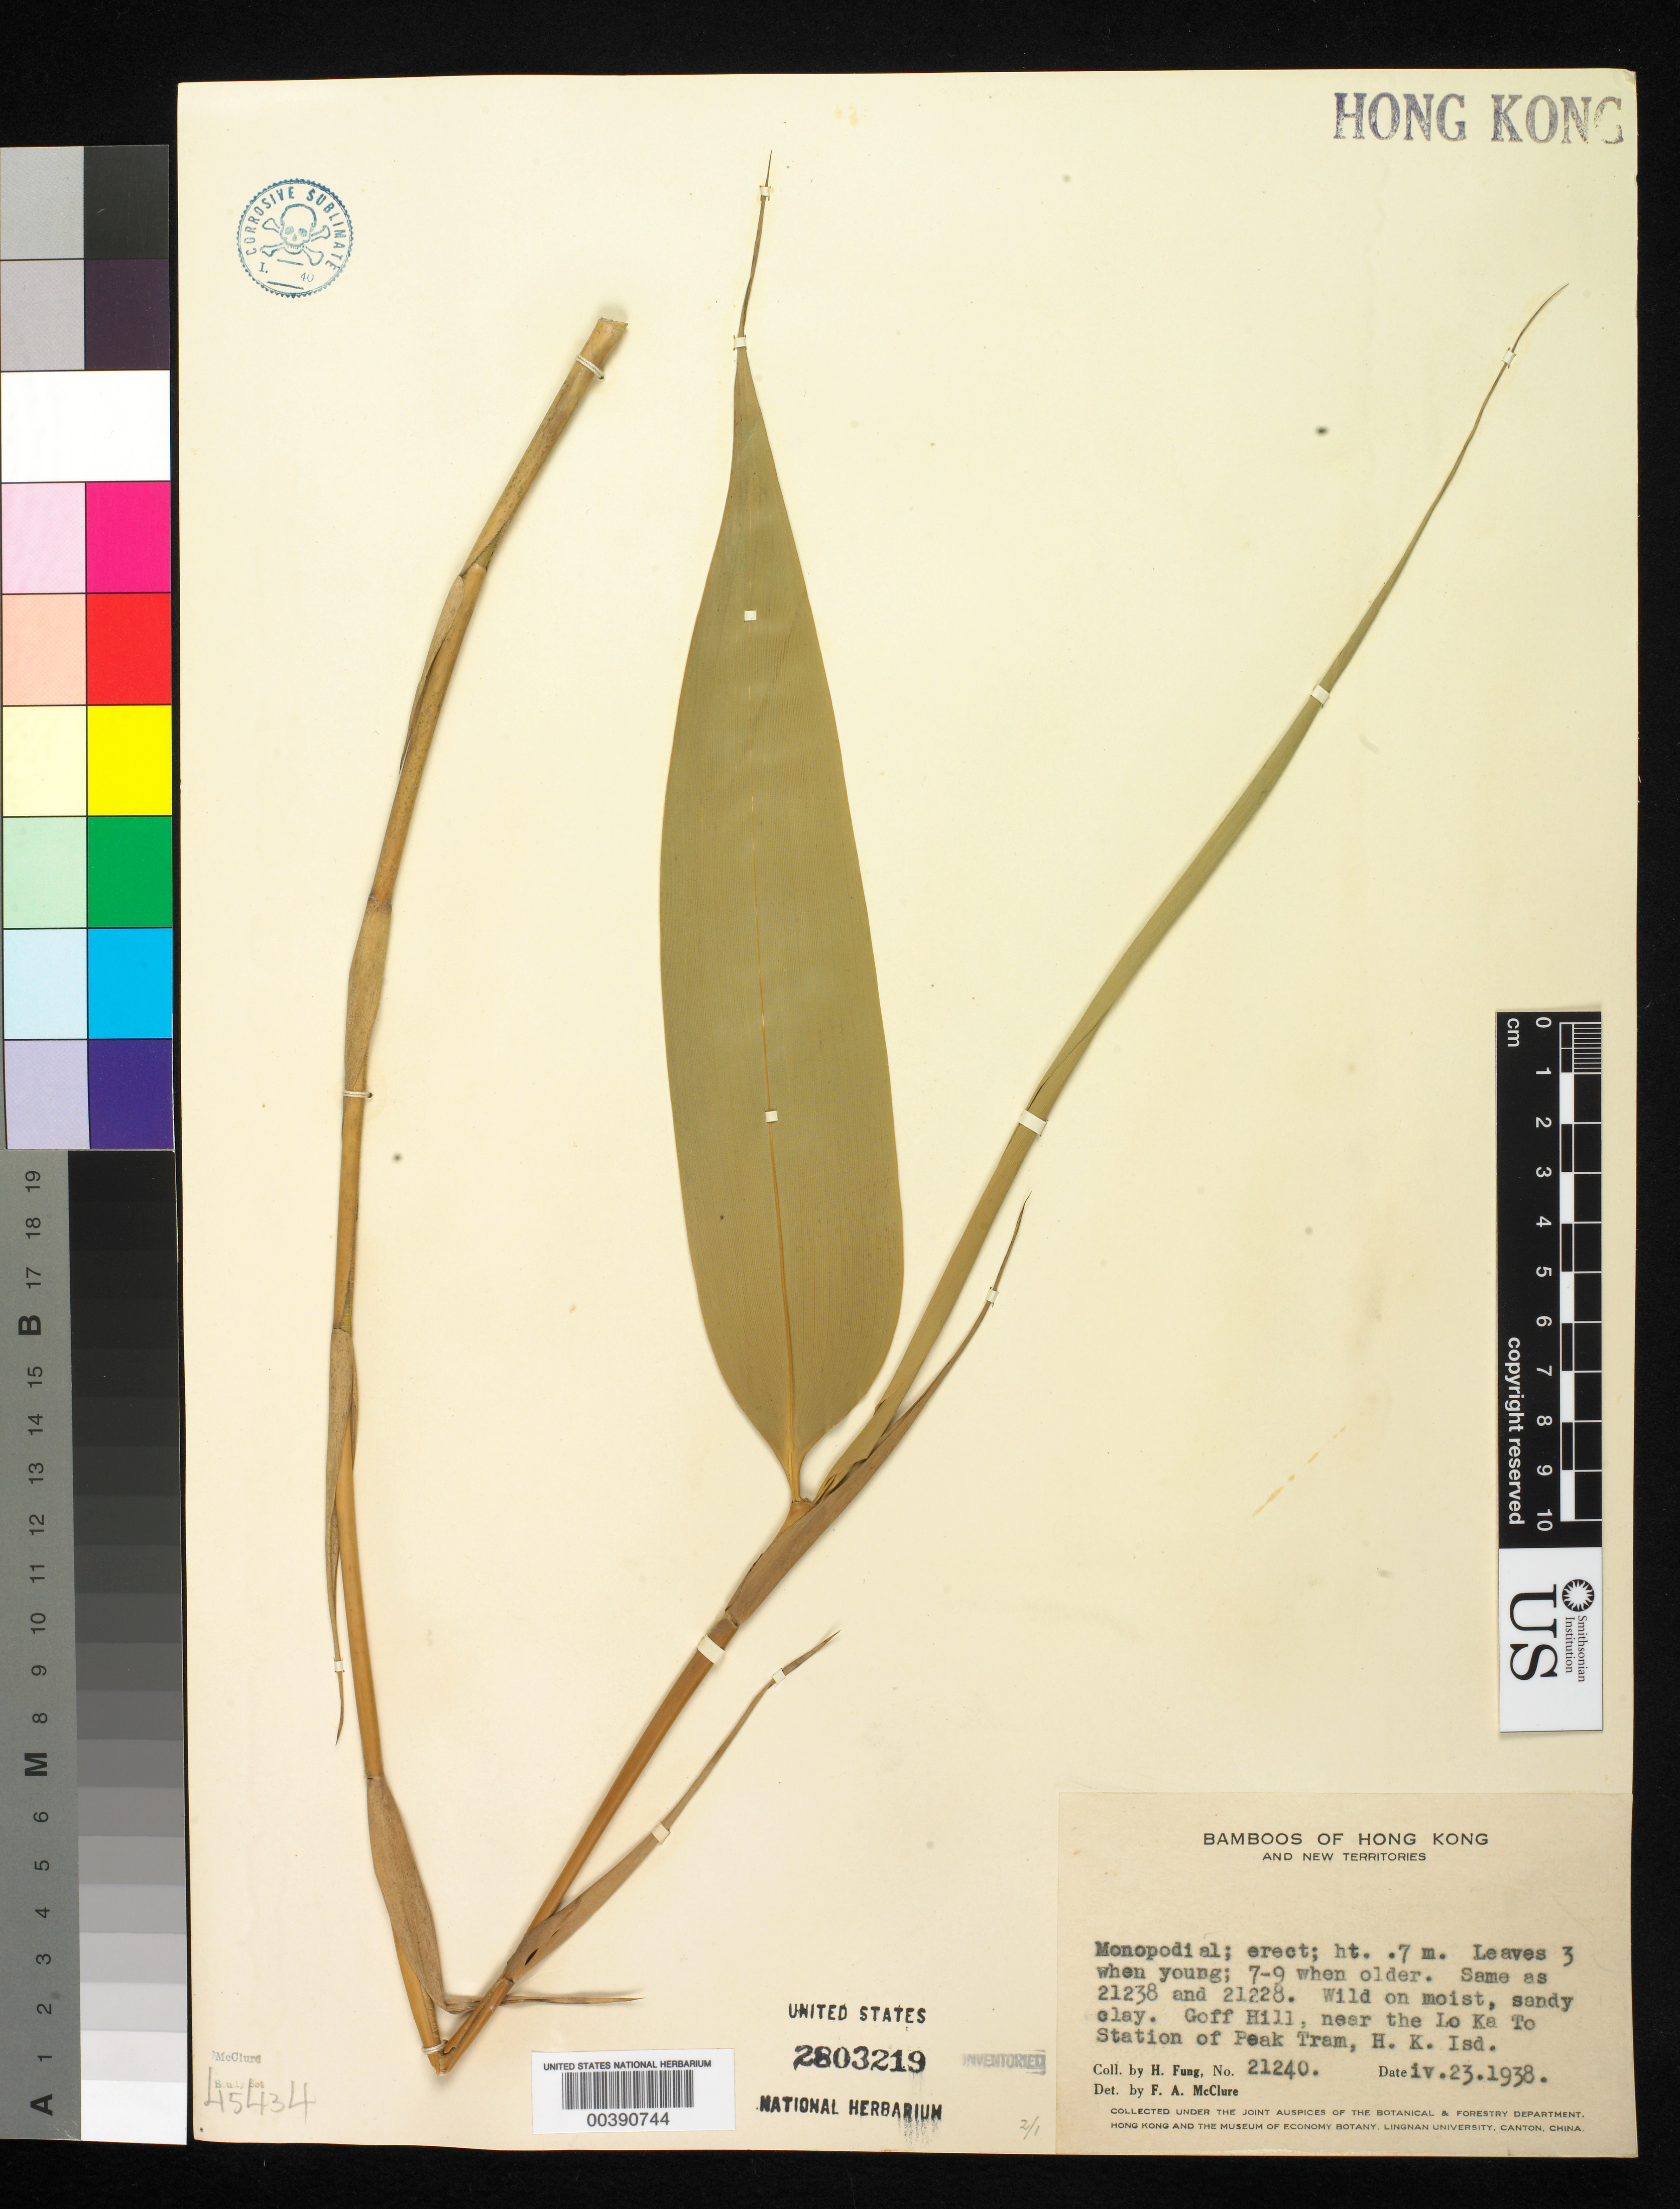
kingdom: Plantae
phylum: Tracheophyta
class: Liliopsida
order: Poales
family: Poaceae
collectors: H. L. Fung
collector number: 21240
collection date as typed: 23 Apr 1938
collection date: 1938-04-23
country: China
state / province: Hong Kong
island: Hong Kong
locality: Goff hill, peak tram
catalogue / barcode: US 2803219